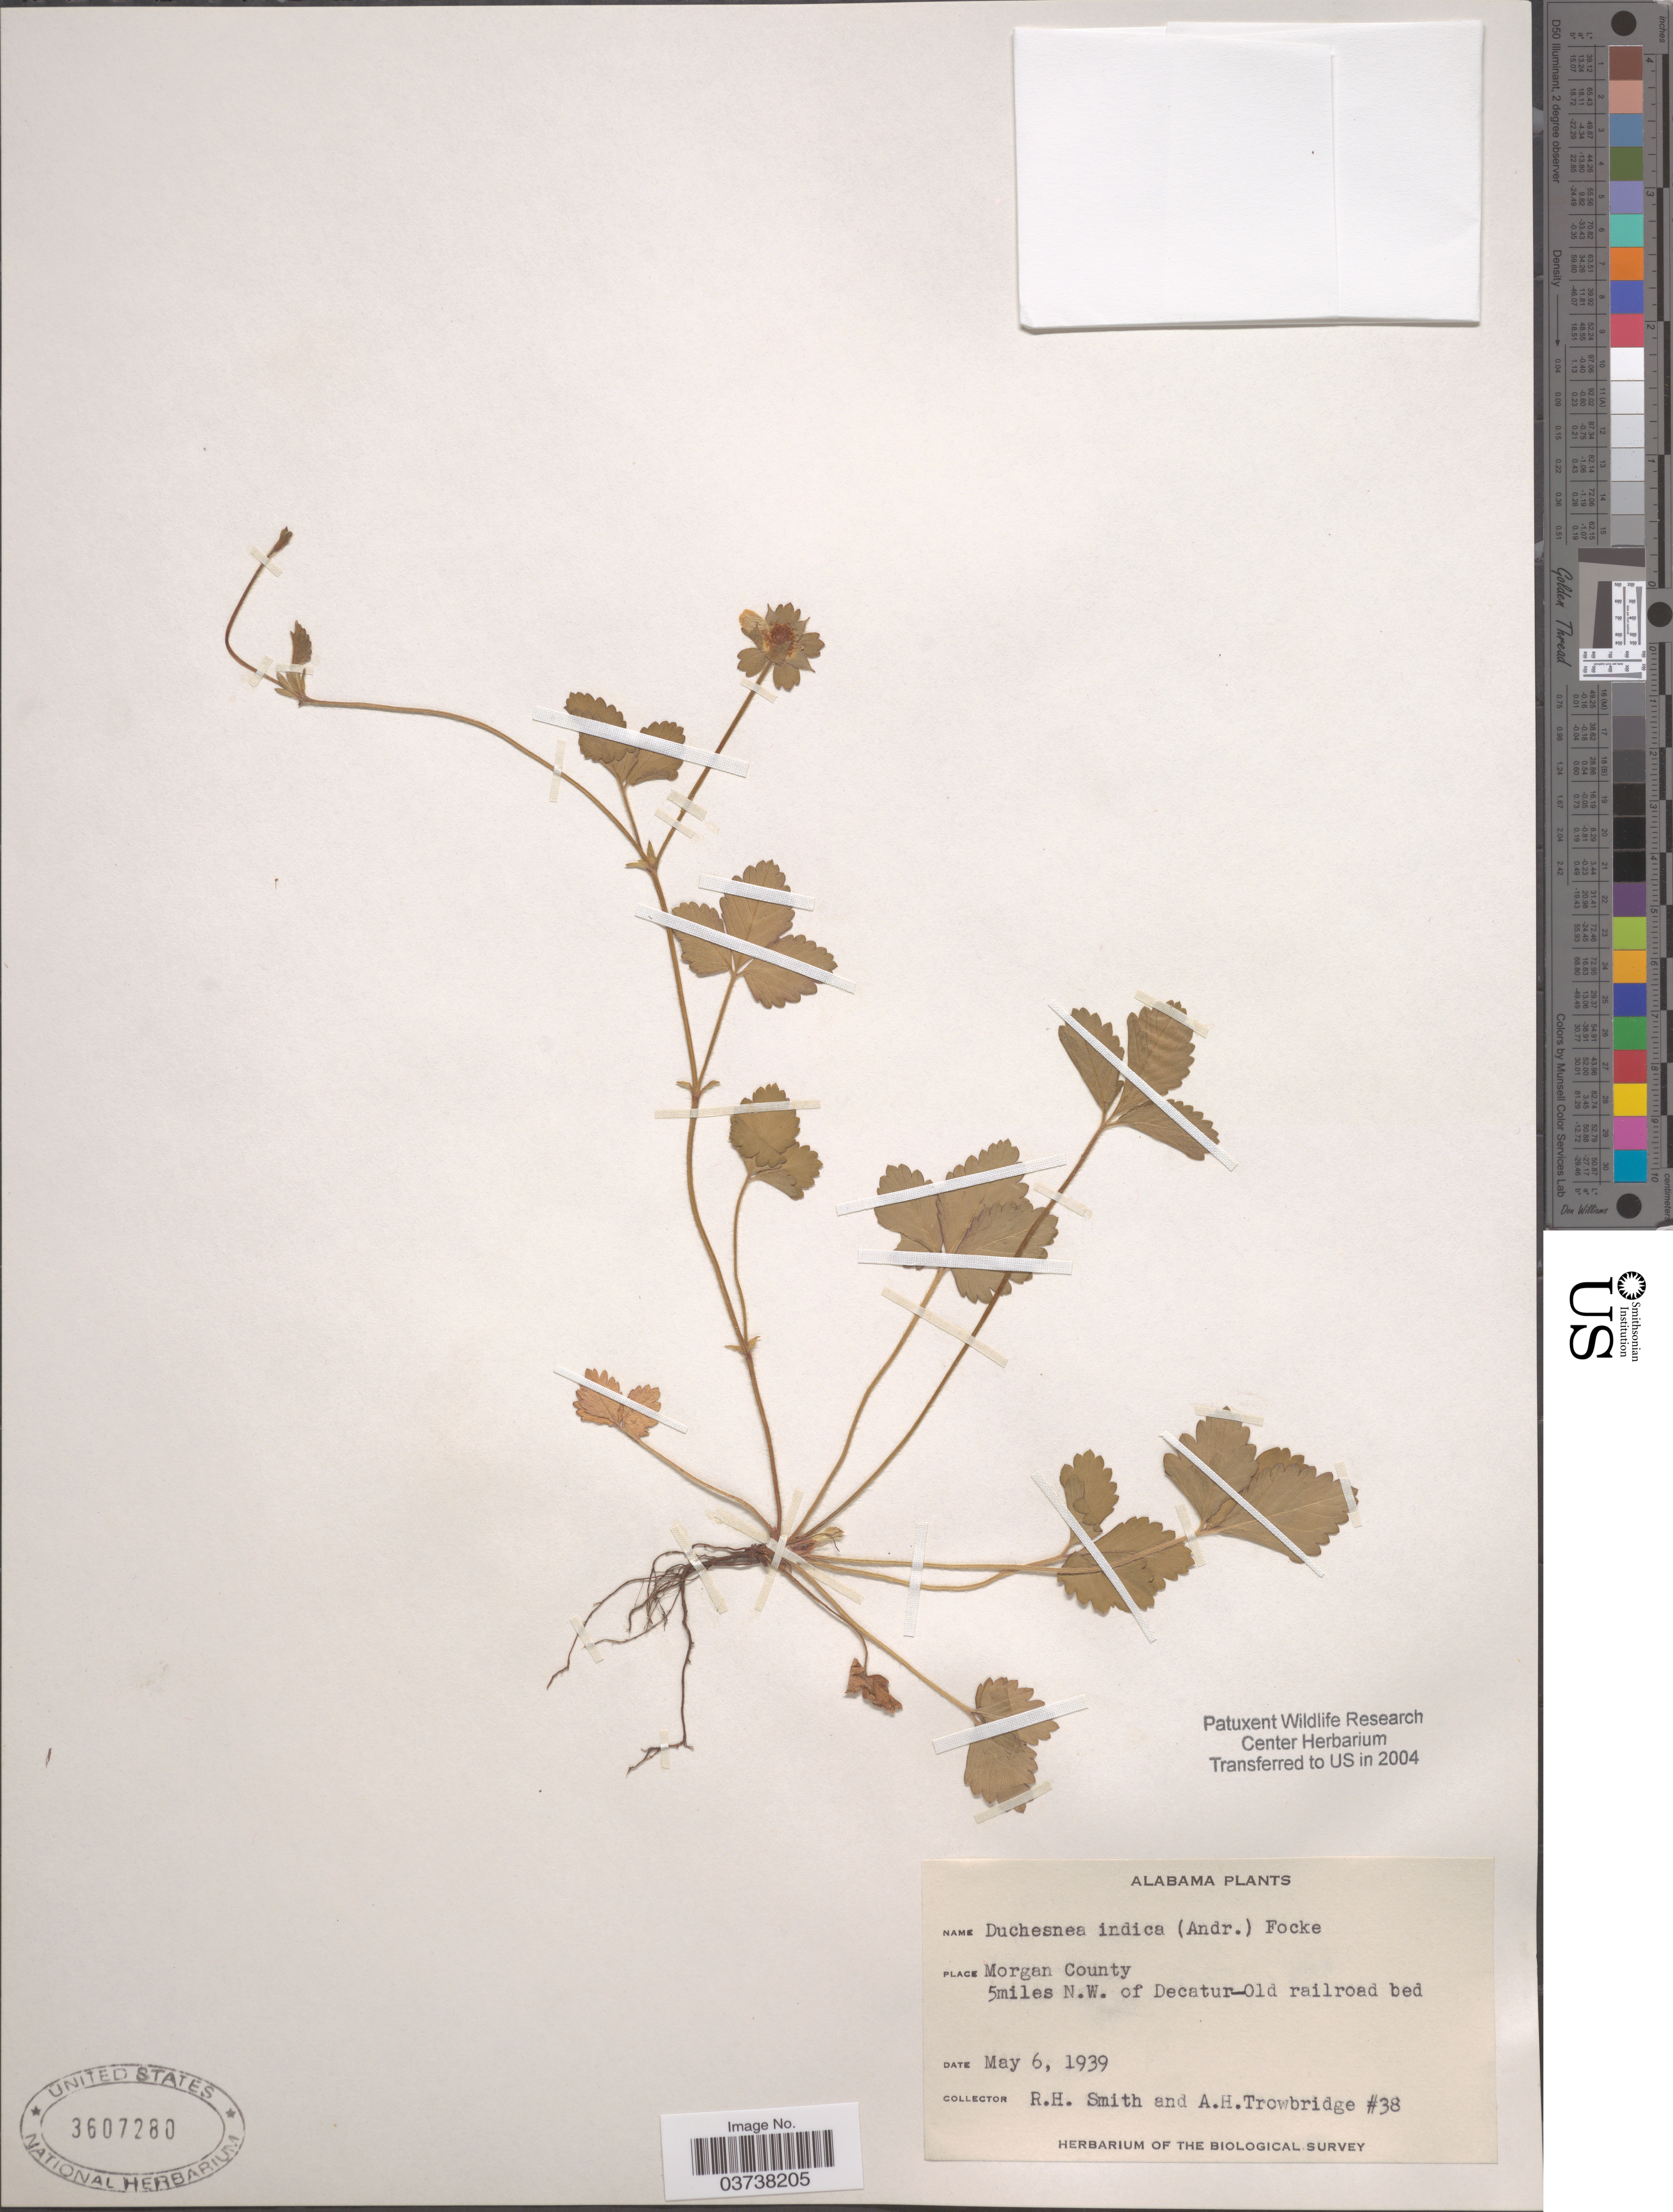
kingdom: Plantae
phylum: Tracheophyta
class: Magnoliopsida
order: Rosales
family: Rosaceae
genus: Potentilla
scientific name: Potentilla indica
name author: (Andrews) Th. Wolf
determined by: Strong, Mark T., (BOT), Smithsonian Institution - National Museum of Natural History (UNITED STATES)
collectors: R. H. Smith & A. H. Trowbridge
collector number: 38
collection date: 1939-05-06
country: United States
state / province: Alabama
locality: Morgan County. 5 miles N.W. of Decatur-Old railroad bed.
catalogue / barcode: US 3607280